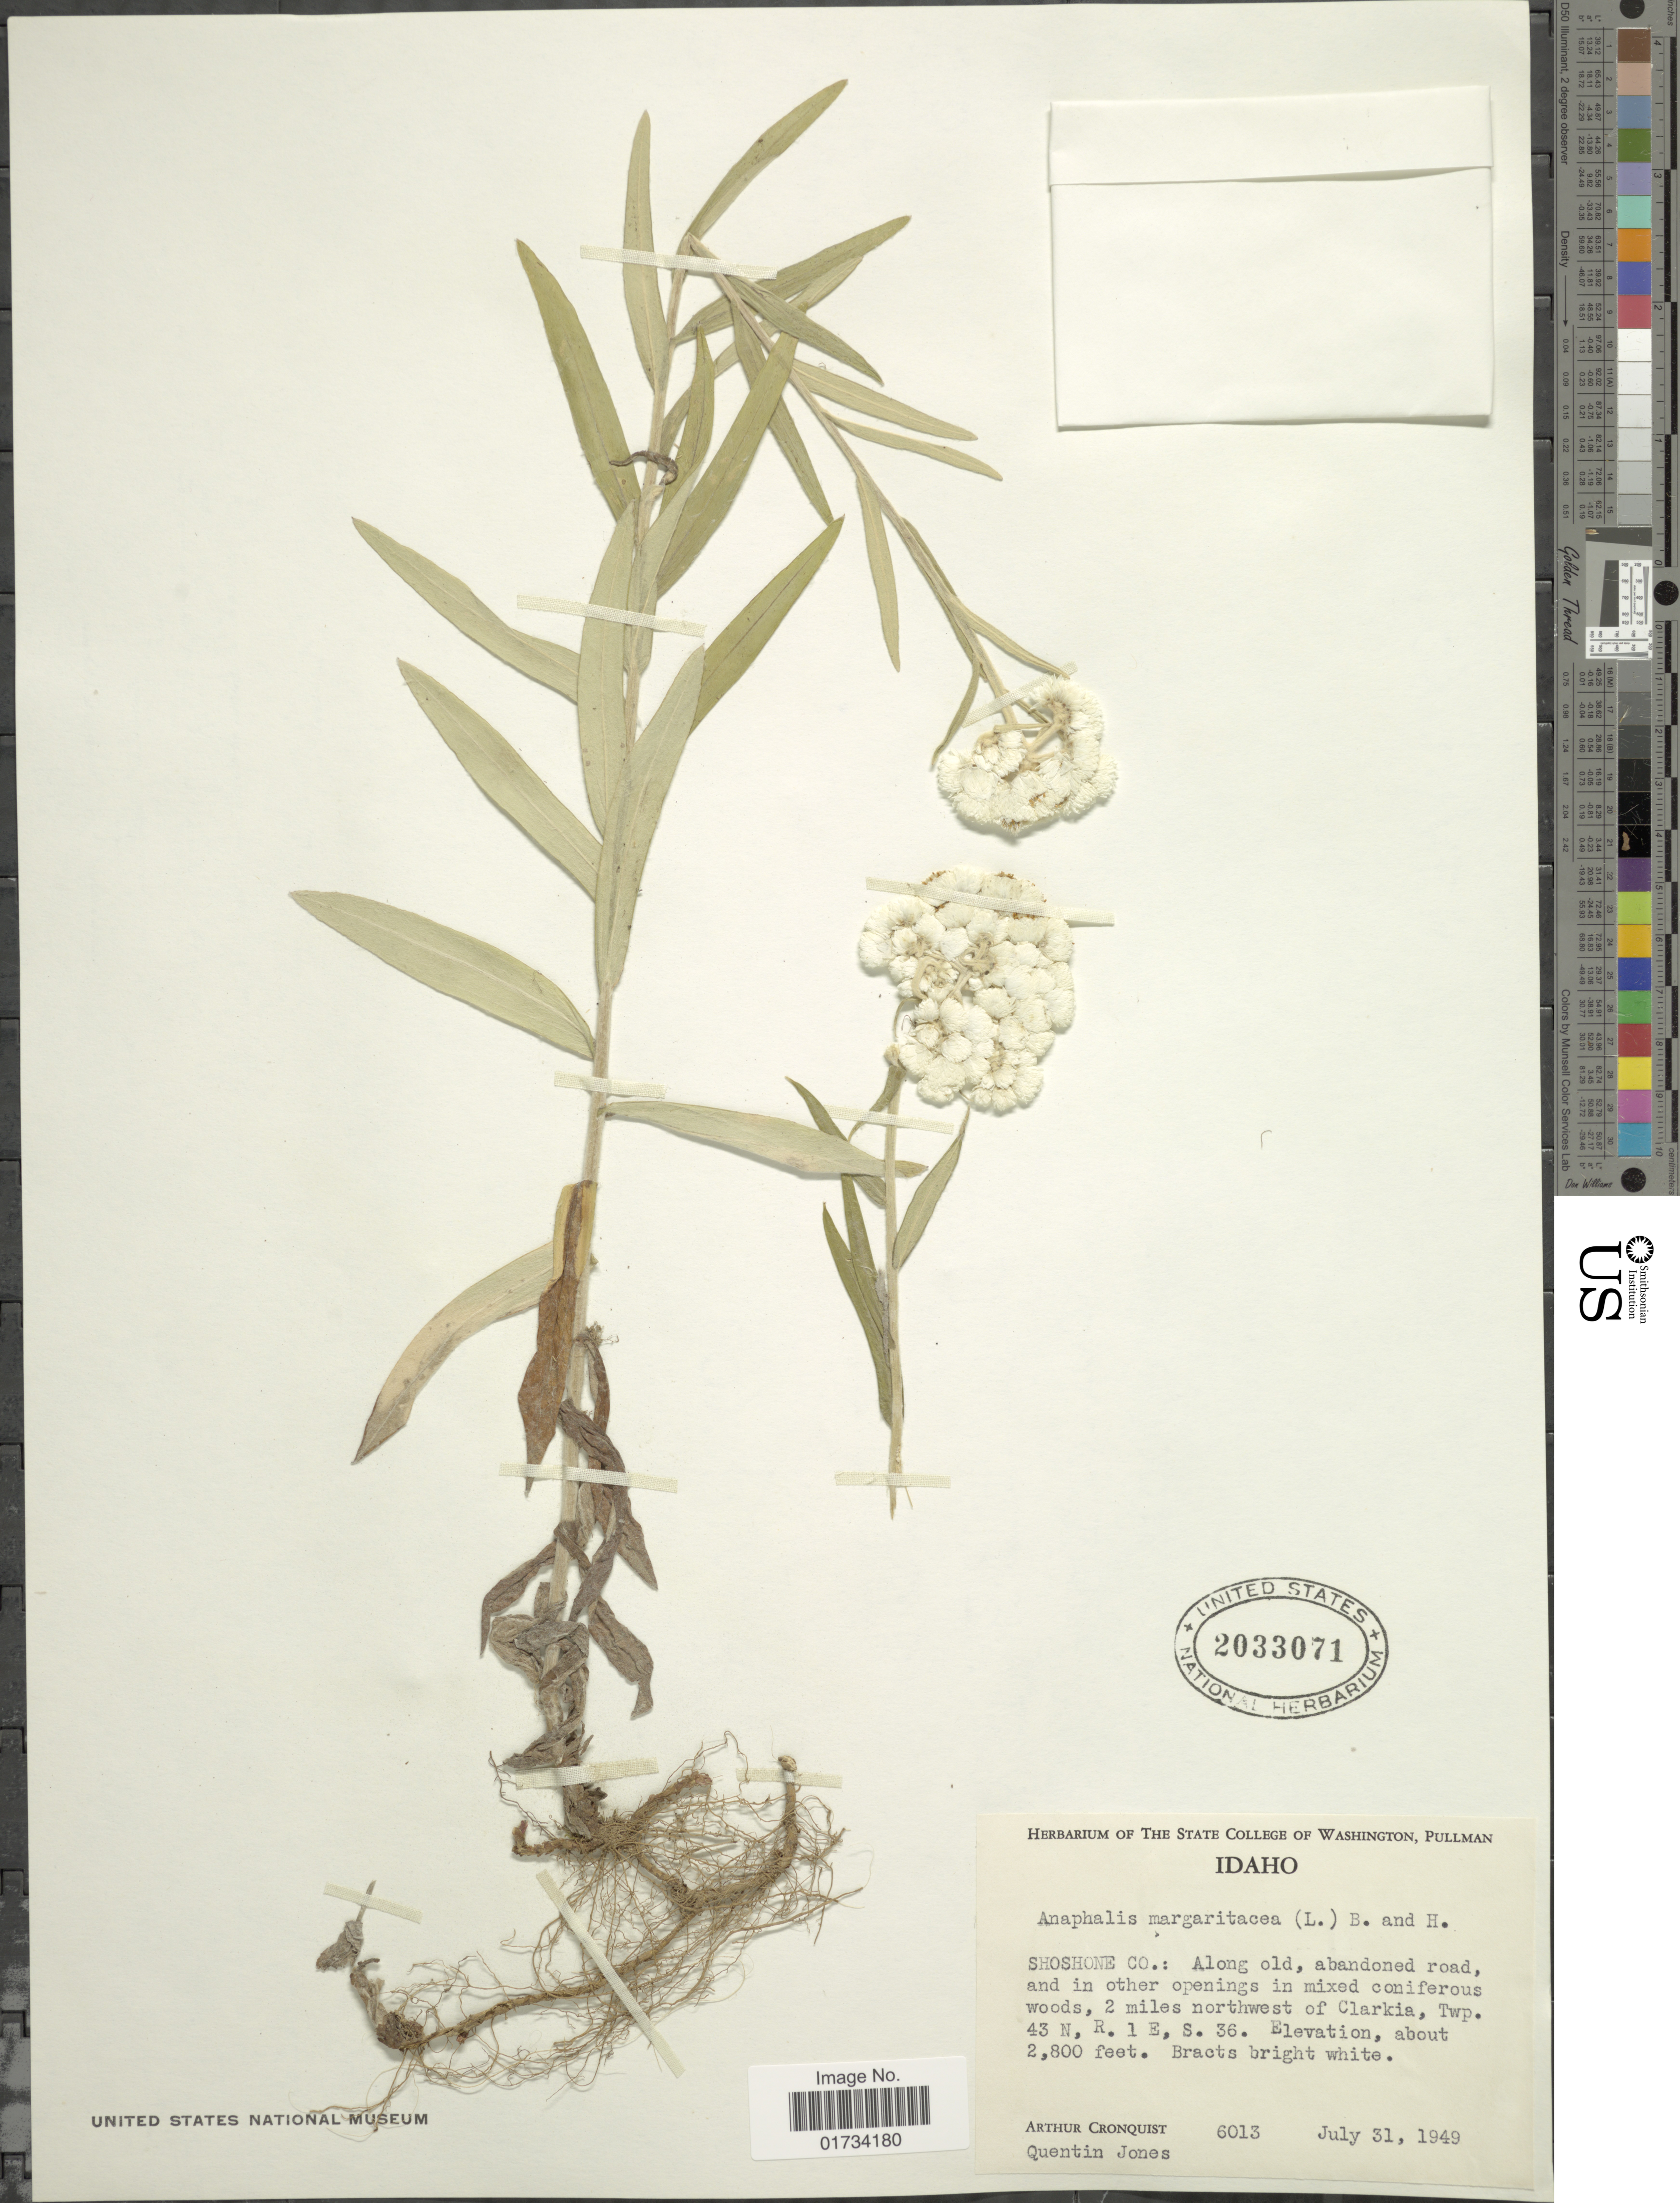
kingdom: Plantae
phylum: Tracheophyta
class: Magnoliopsida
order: Asterales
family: Asteraceae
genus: Anaphalis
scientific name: Anaphalis margaritacea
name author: (L.) Benth. & Hook. f.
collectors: A. J. Cronquist & Q. Jones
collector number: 6013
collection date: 1949-07-31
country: United States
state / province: Idaho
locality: Shoshone Co.: along old abandoned road, and in other openings in mixed confirous woods, 2 miles northwest of Clarkia, TWp., 43 N, R. 1E, S. 36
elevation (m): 853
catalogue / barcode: US 2033071